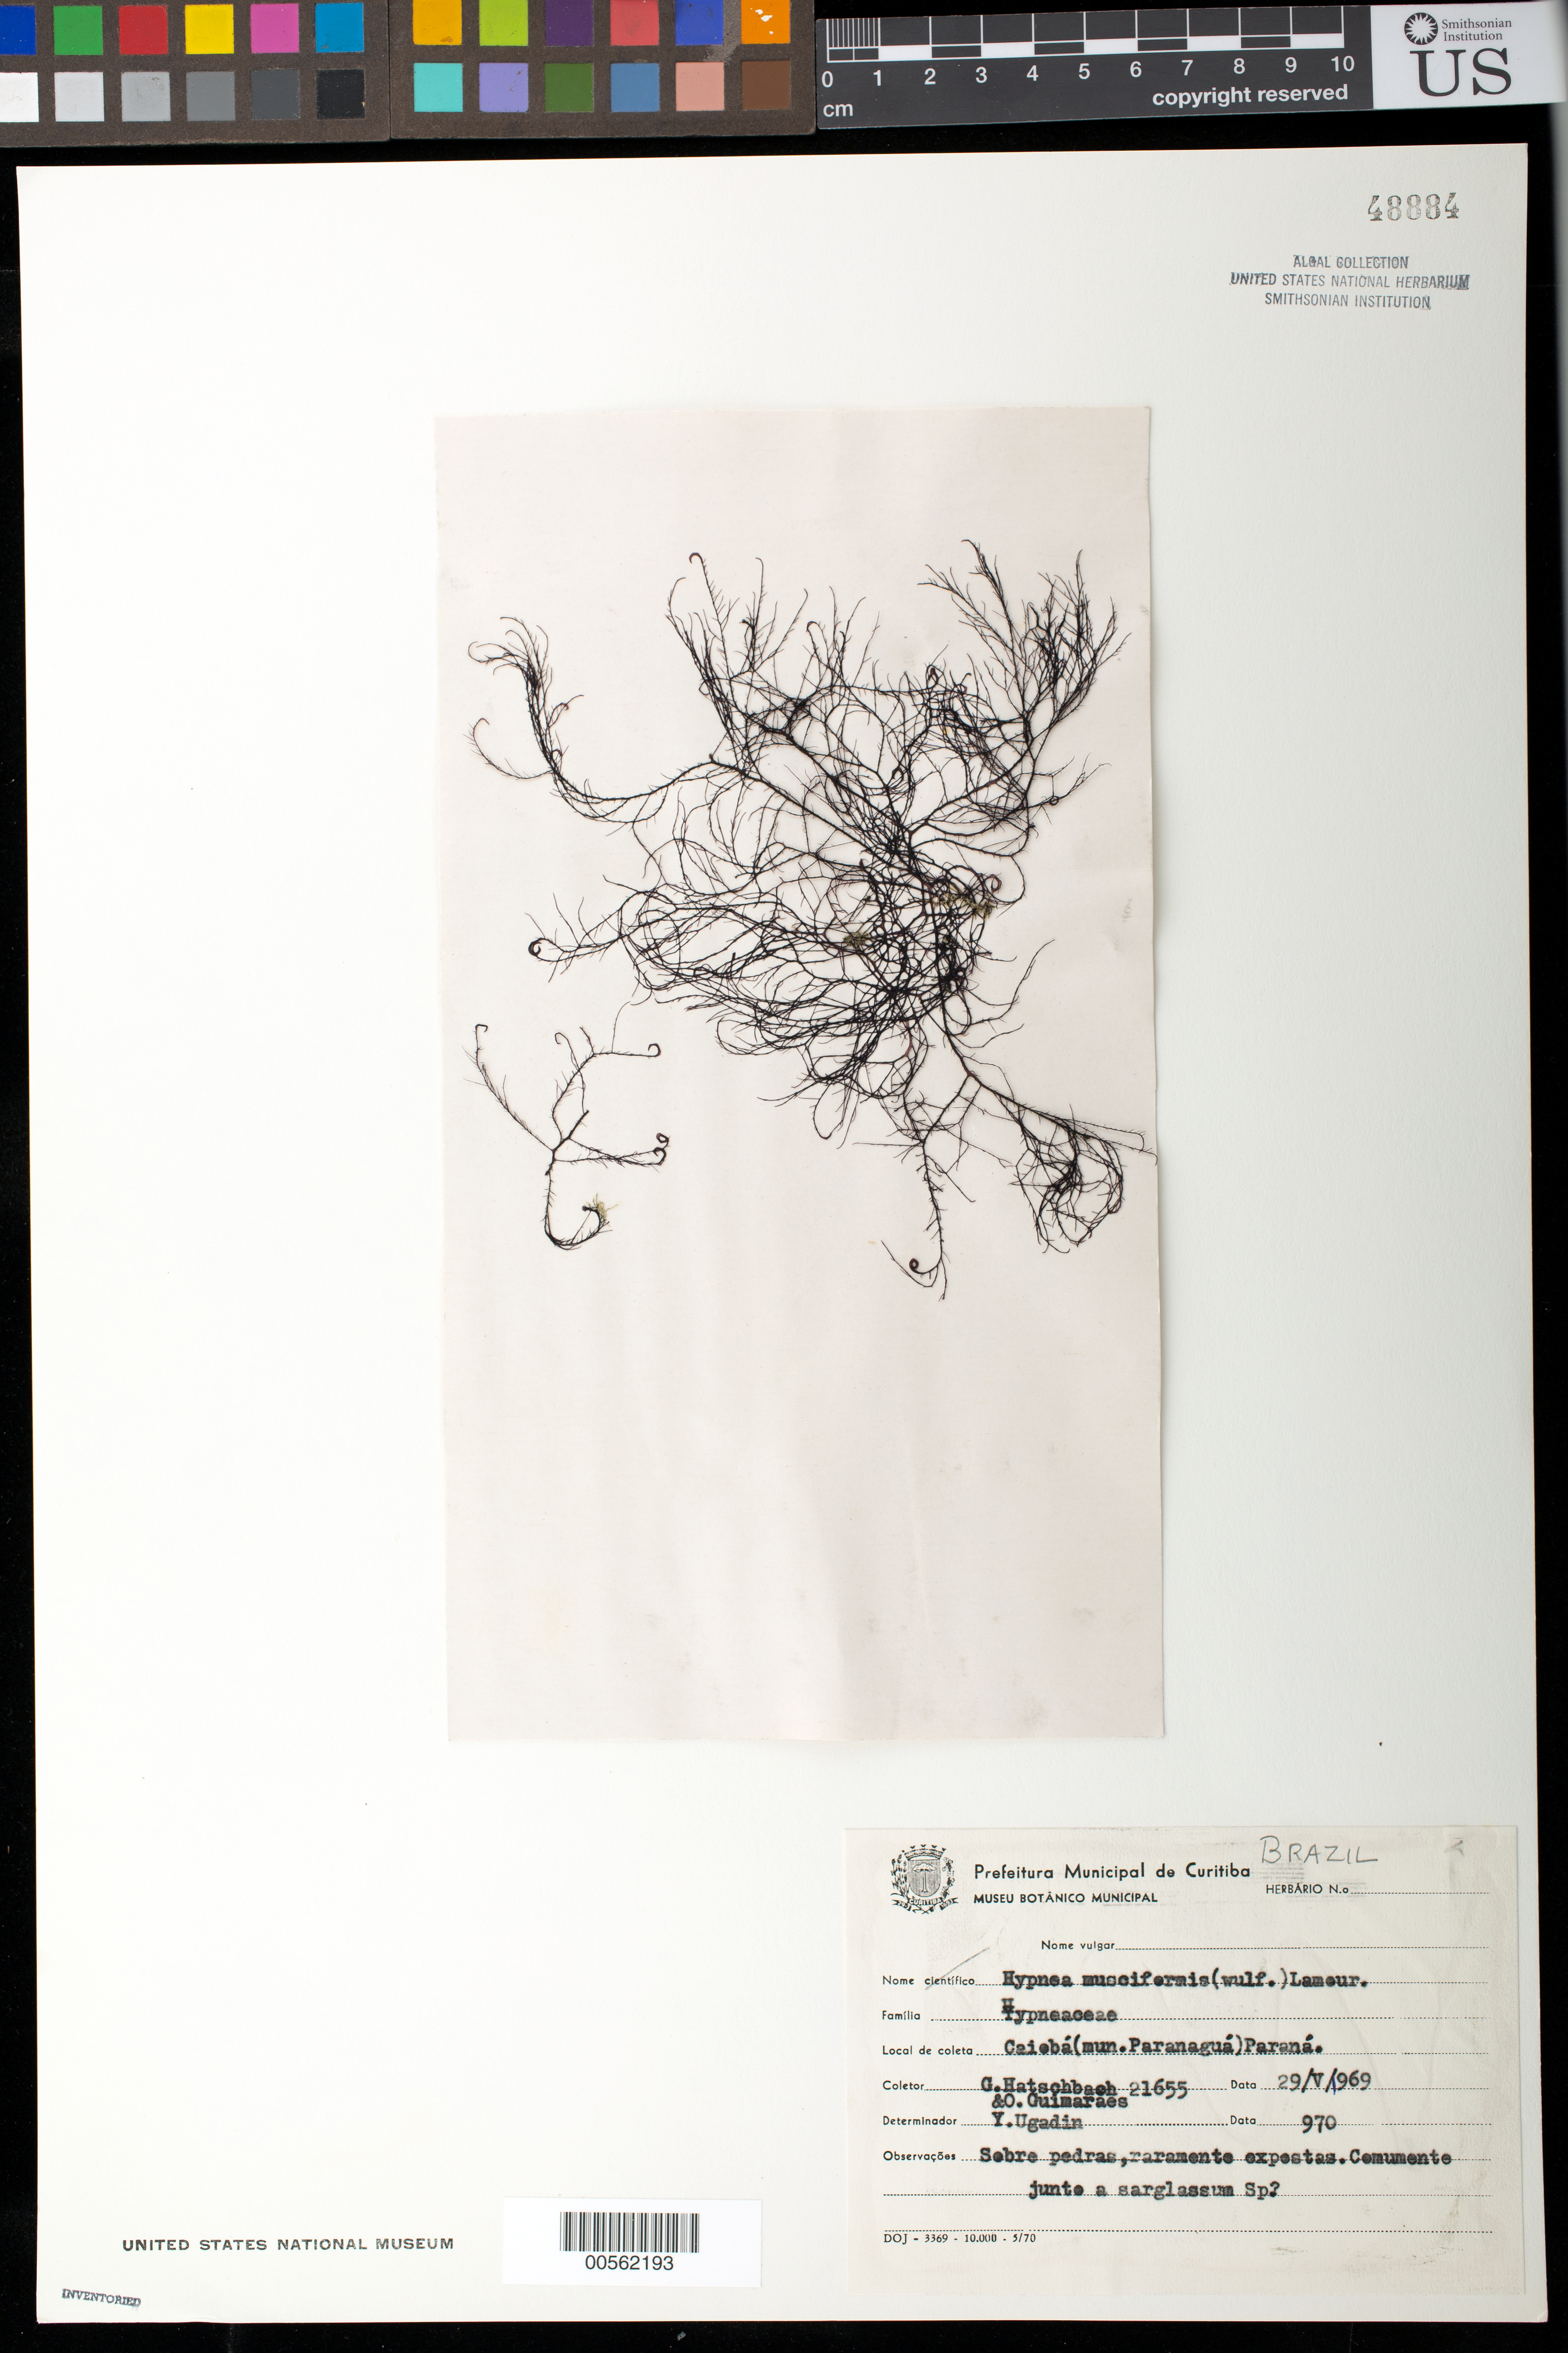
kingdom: Plantae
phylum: Rhodophyta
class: Florideophyceae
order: Gigartinales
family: Cystocloniaceae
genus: Hypnea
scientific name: Hypnea musciformis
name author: (Wulfen) J.V.Lamouroux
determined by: Ugadin, Y.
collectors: G. Hatschbach & O. A. Guimarães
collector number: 21655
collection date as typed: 29 May 1969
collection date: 1969-05-29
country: Brazil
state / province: Paraná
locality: Caioba, paranagua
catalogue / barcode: US 48884